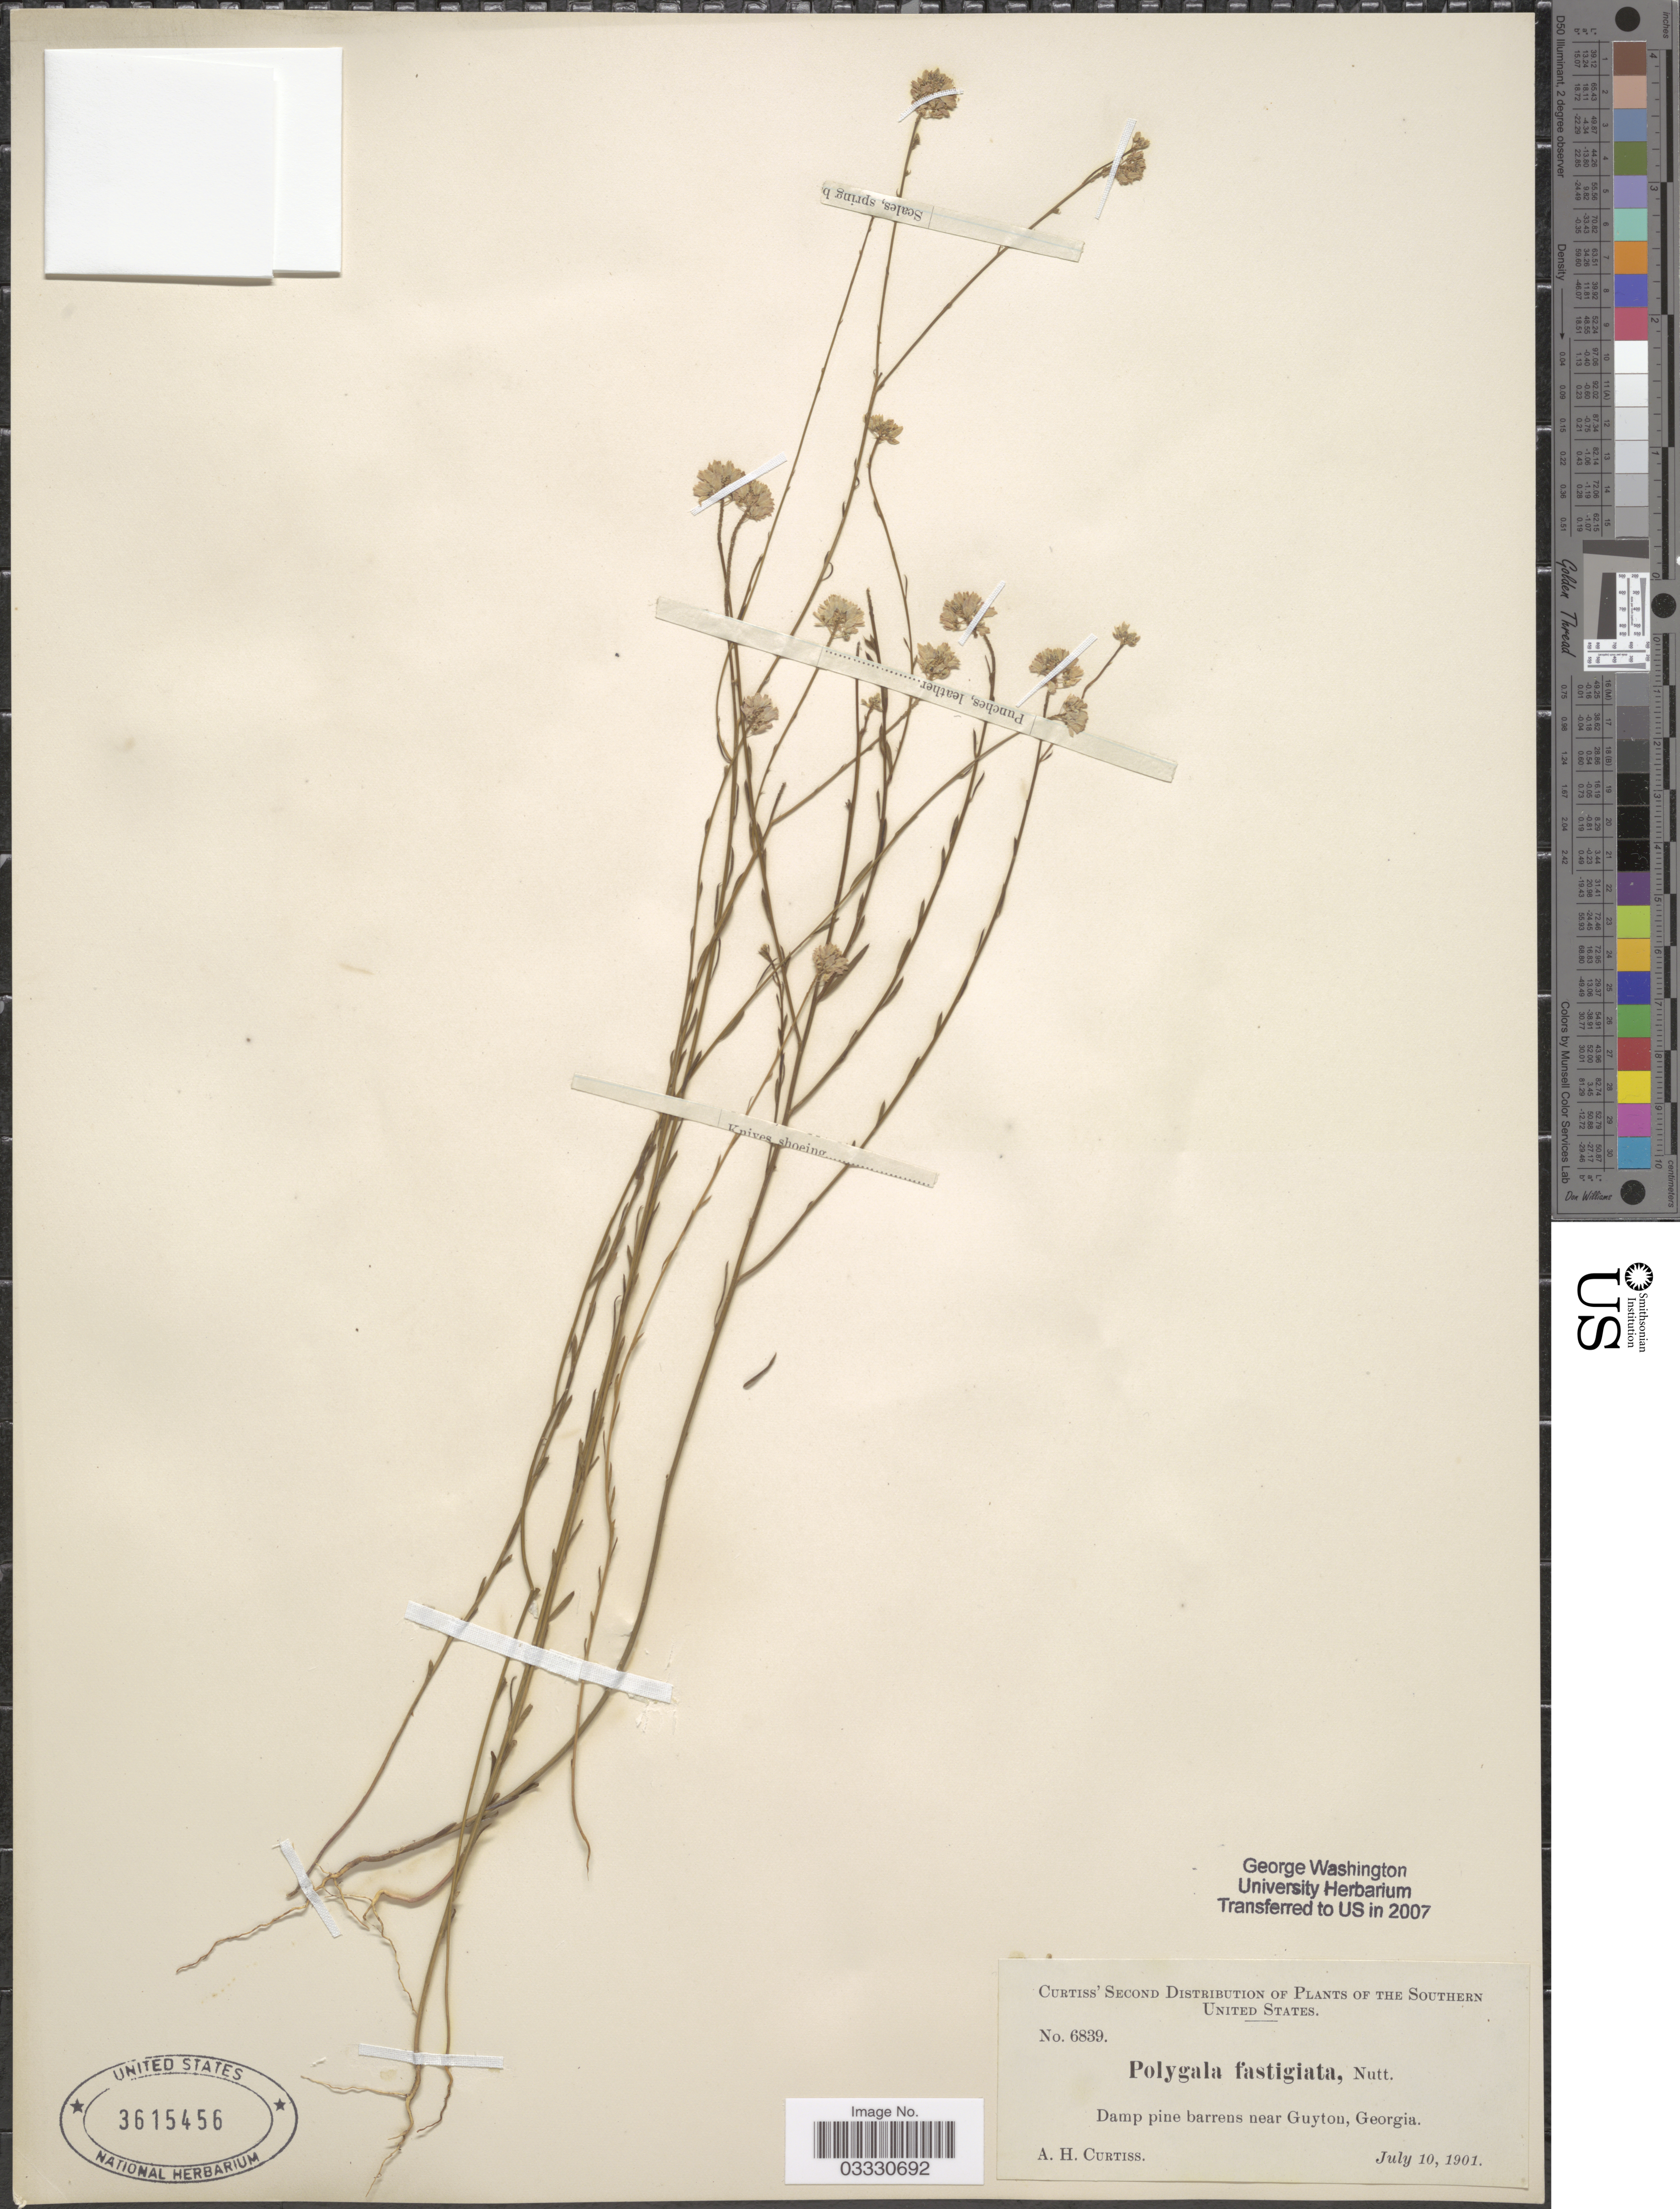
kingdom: Plantae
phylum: Tracheophyta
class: Magnoliopsida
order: Fabales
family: Polygalaceae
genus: Polygala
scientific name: Polygala fastigiata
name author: Nutt.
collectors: A. H. Curtiss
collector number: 6839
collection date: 1901-07-10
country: United States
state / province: Georgia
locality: The Southern United States. Damp pine barrens near Guyton.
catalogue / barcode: US 3615456